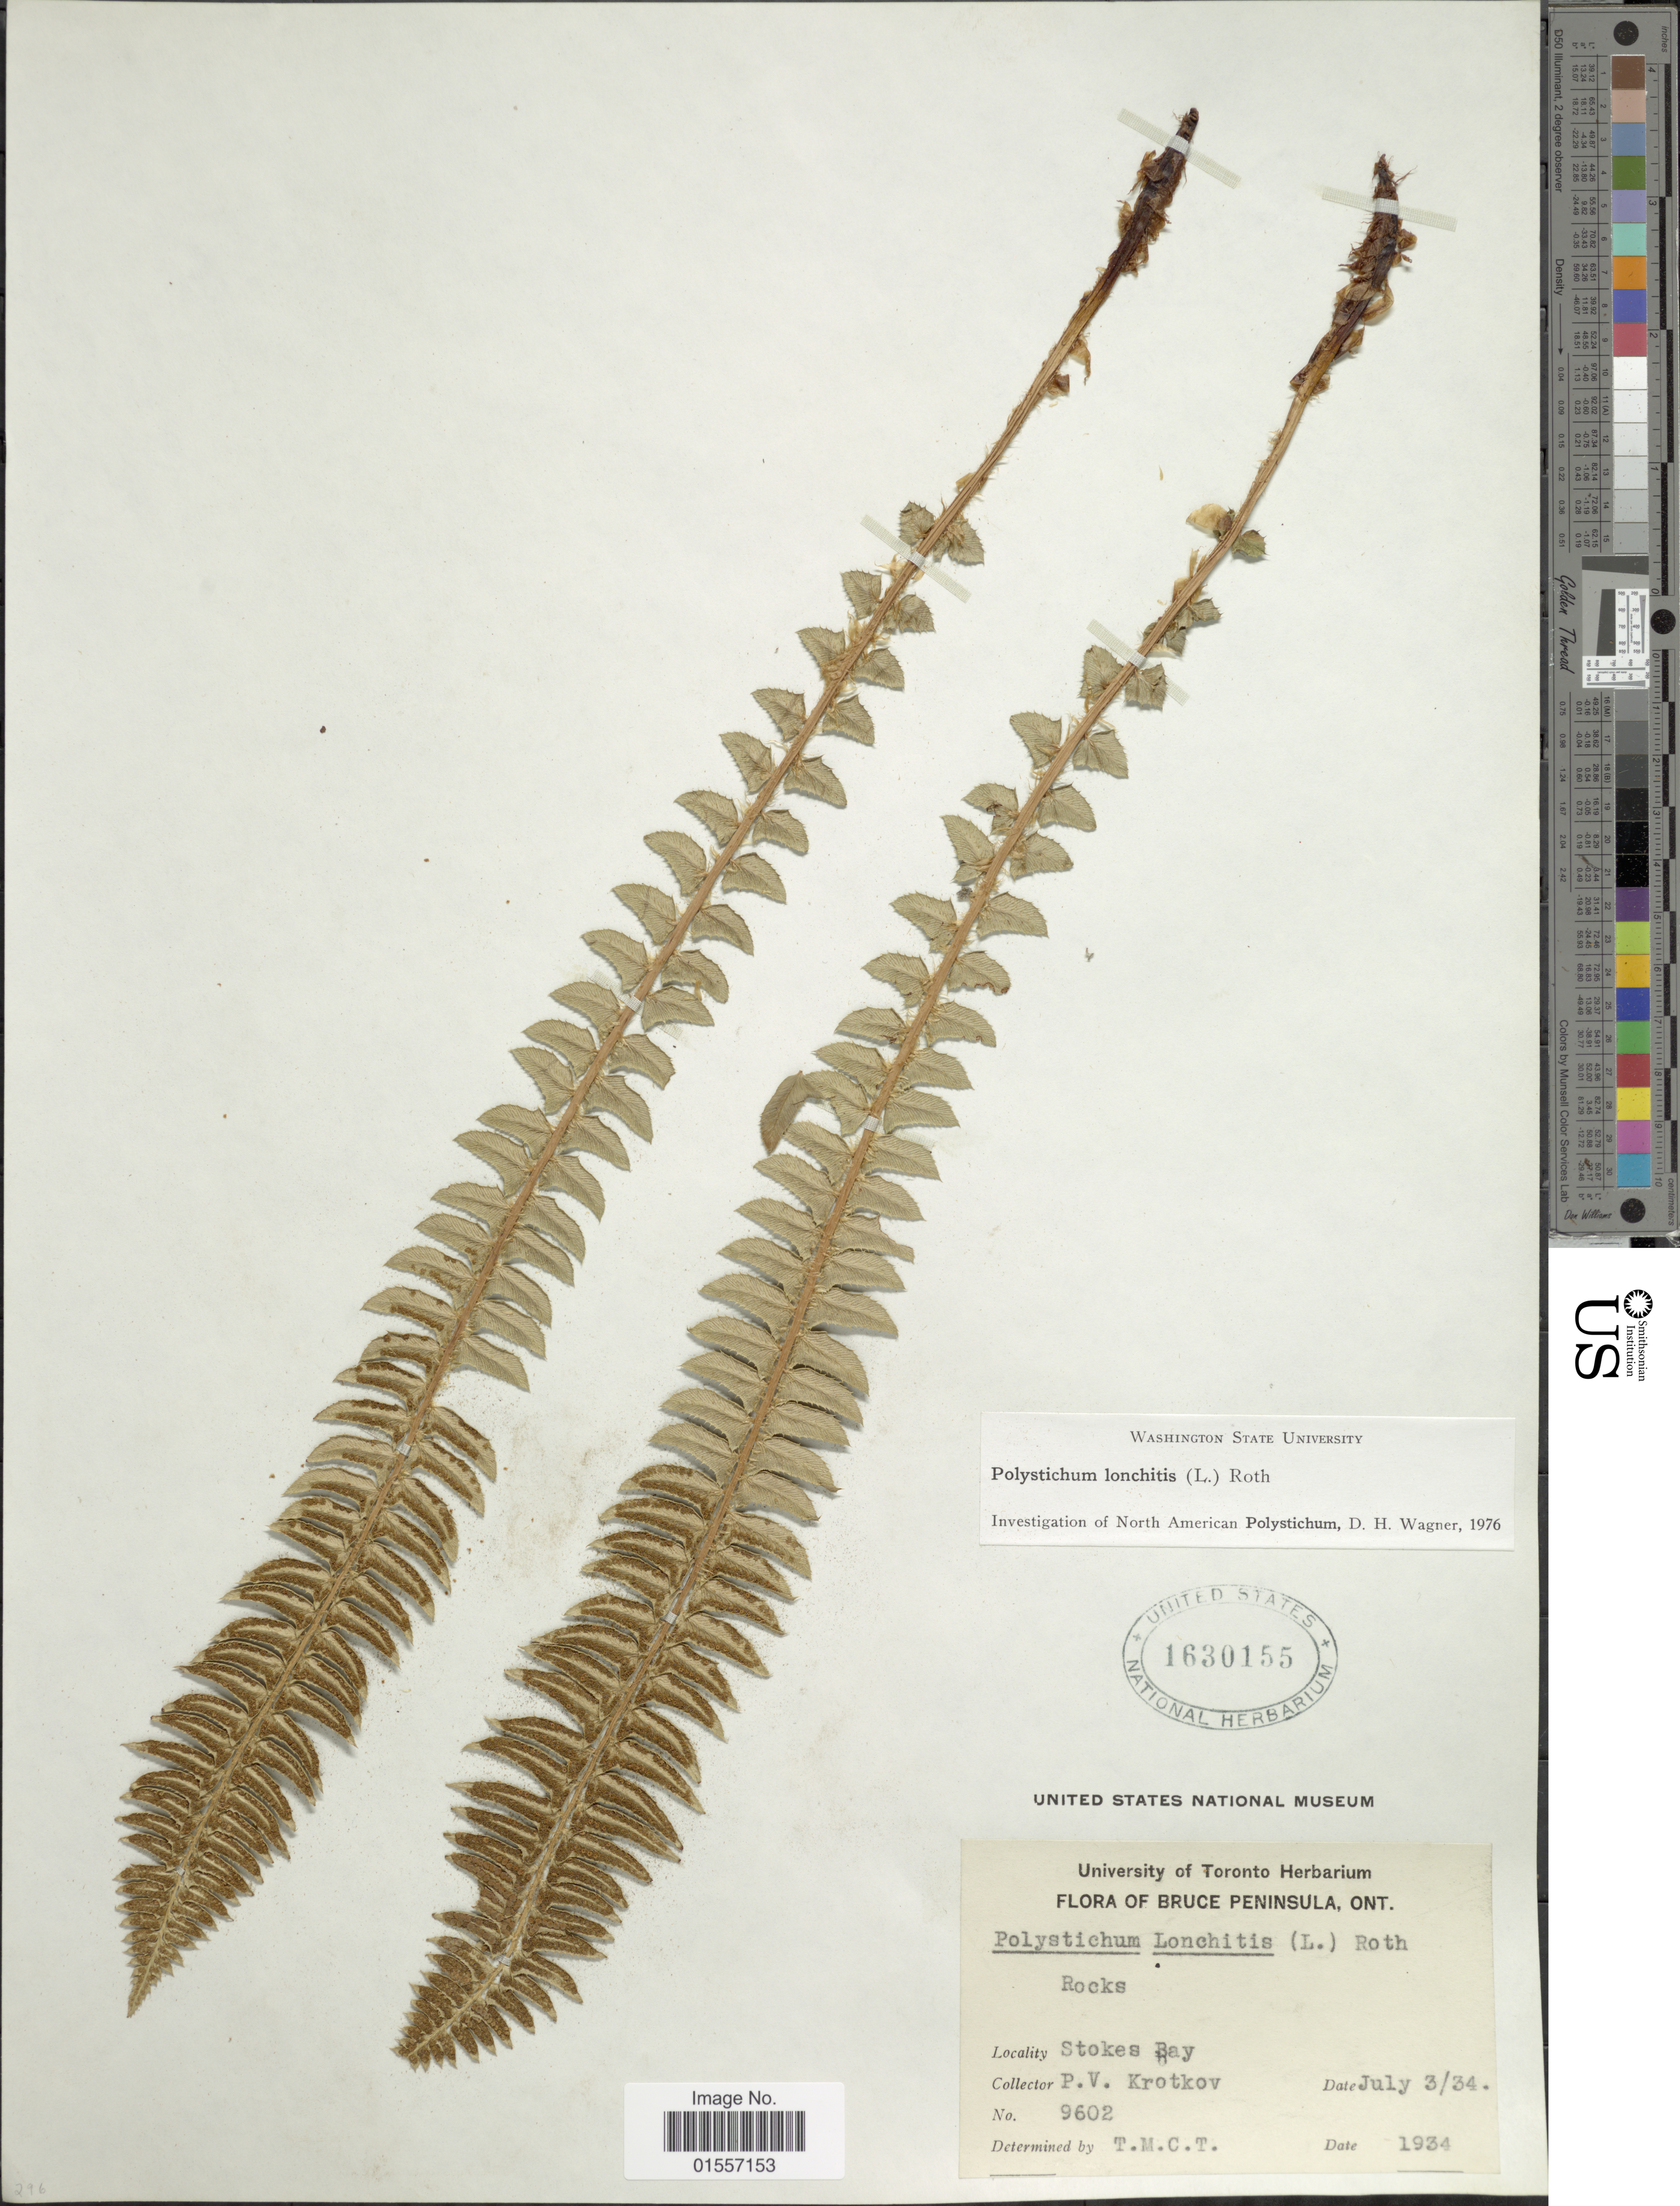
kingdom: Plantae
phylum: Tracheophyta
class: Polypodiopsida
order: Polypodiales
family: Dryopteridaceae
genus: Polystichum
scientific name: Polystichum lonchitis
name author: (Roth) L.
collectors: P. V. Krotkov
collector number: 9602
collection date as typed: Transcribed d/m/y: 3/7/34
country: Canada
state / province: Ontario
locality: Bruce Peninsula, Stokes Peninsula, Stokes Bay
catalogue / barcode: US 1630155